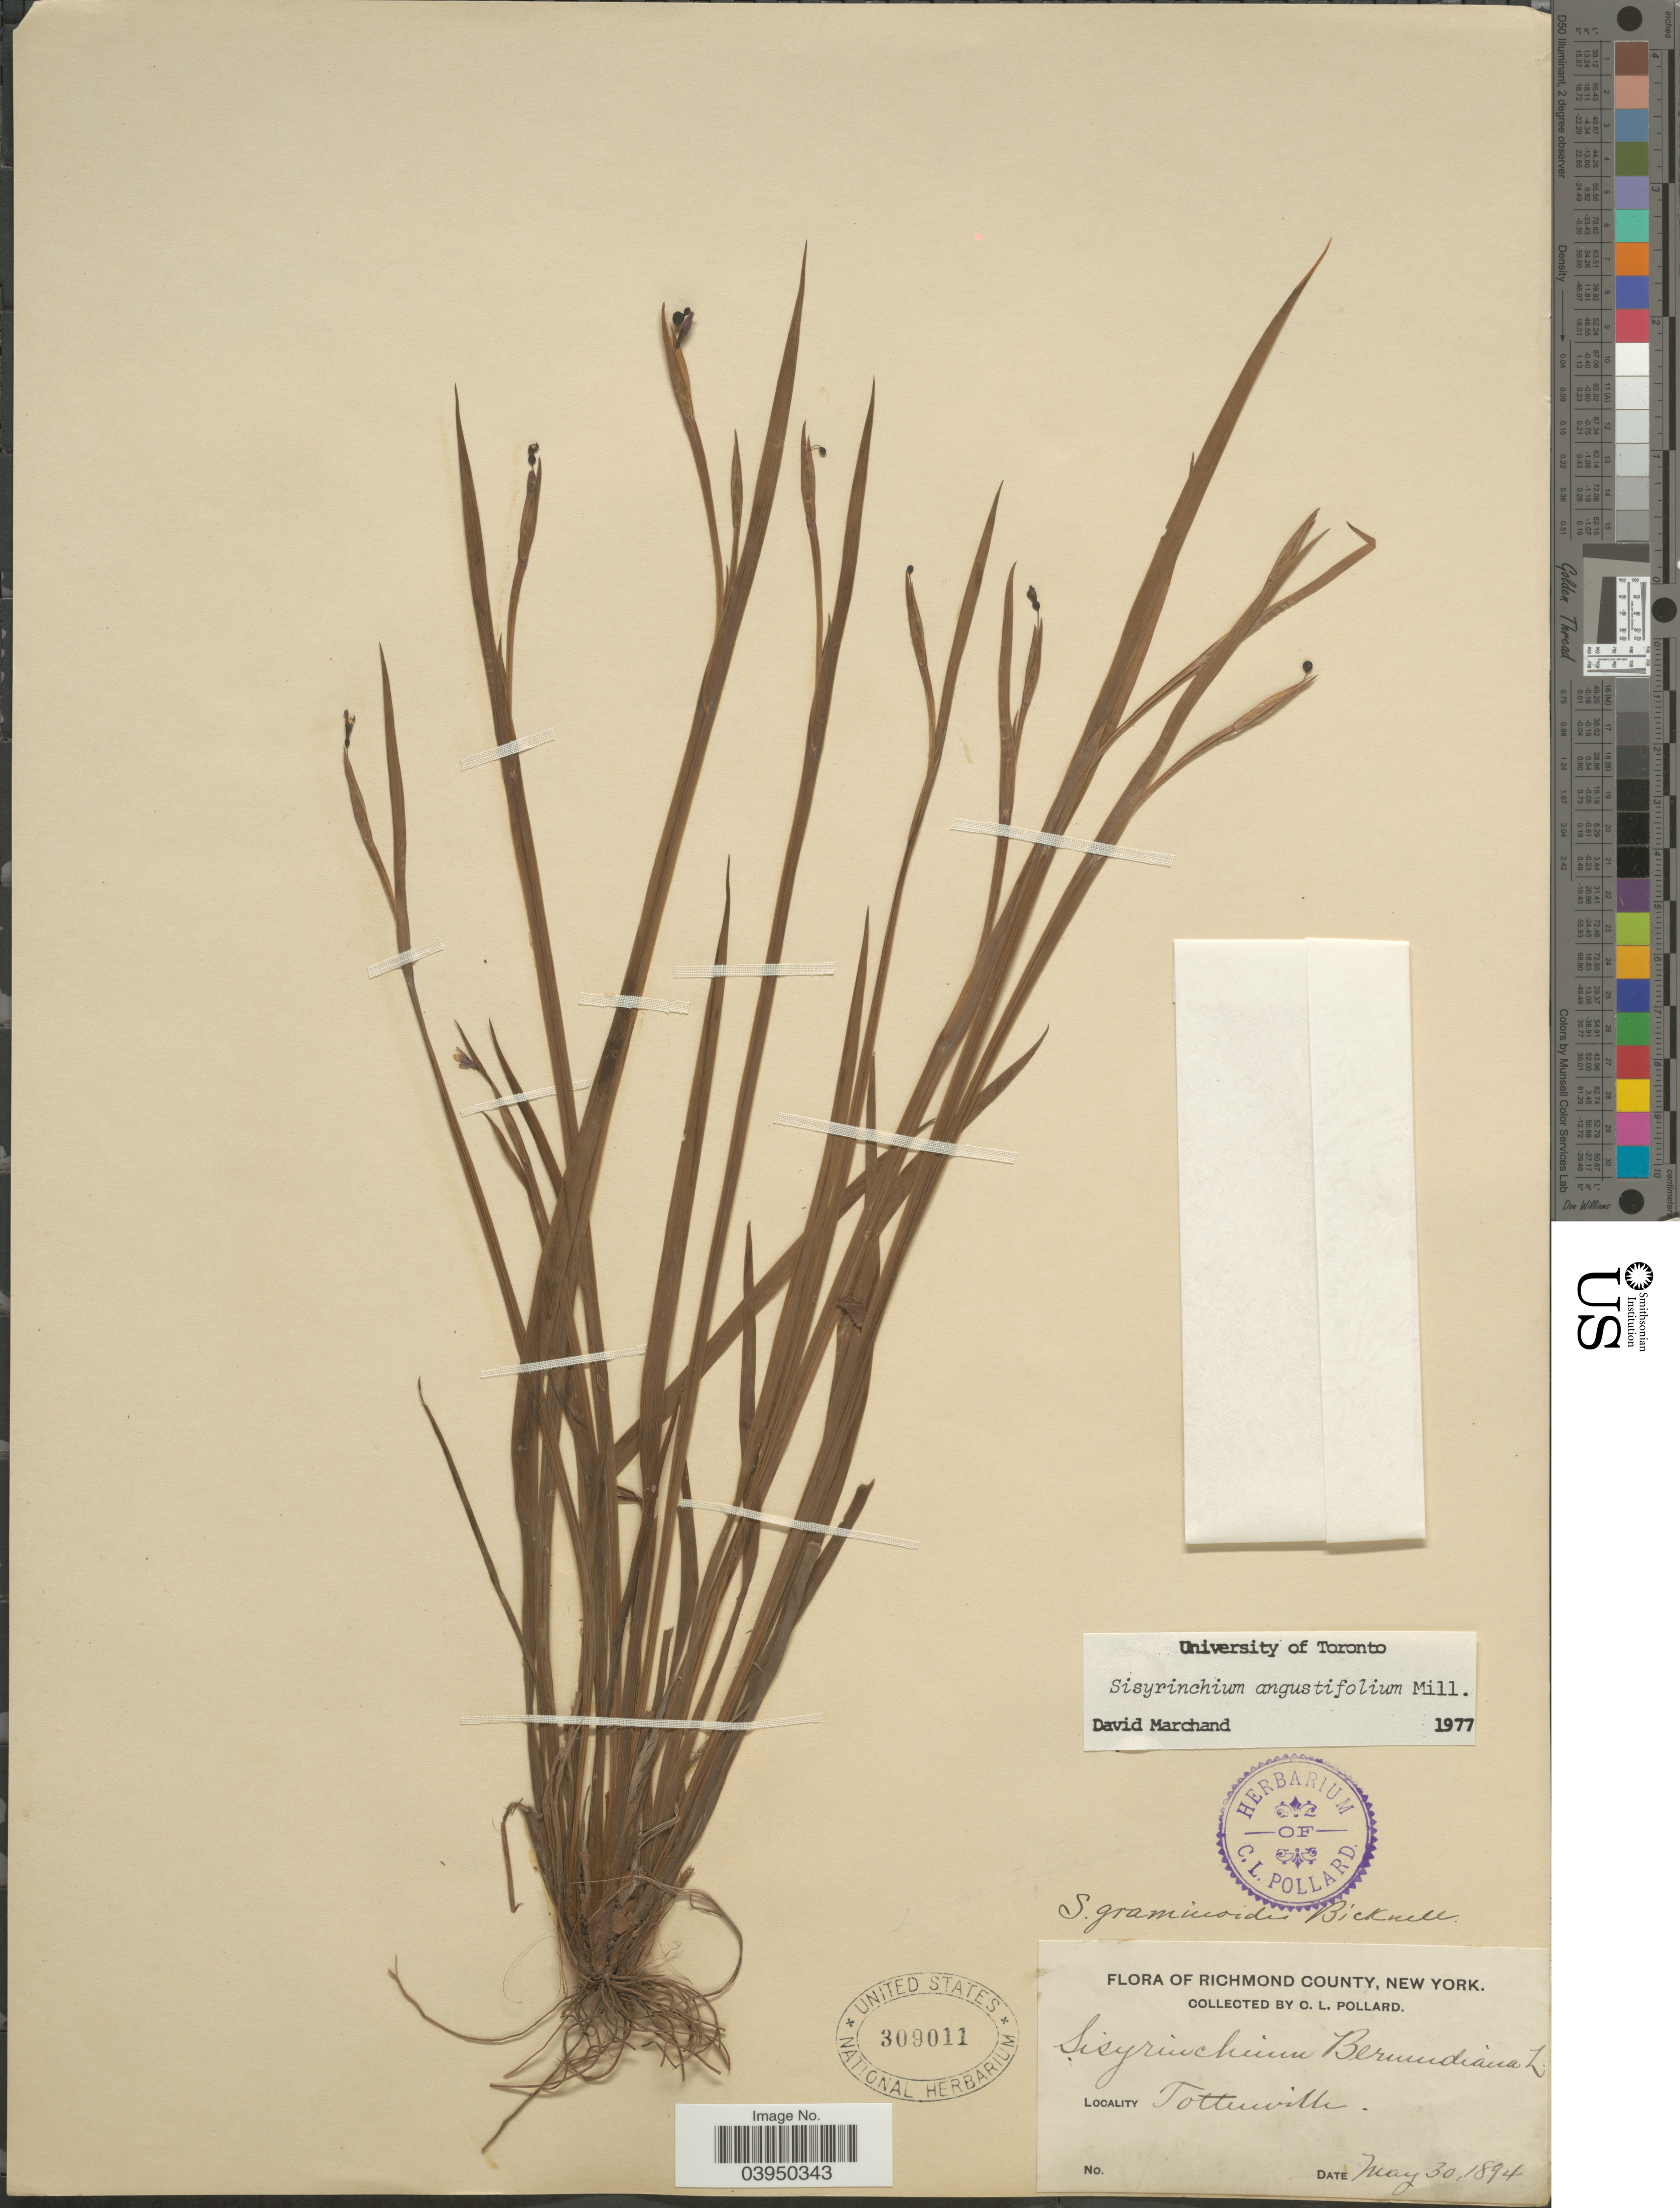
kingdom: Plantae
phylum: Tracheophyta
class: Liliopsida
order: Asparagales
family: Iridaceae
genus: Sisyrinchium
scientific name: Sisyrinchium angustifolium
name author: Mill.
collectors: C. L. Pollard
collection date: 1894-05-30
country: United States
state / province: New York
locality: Richmond County. Tottenville.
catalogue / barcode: US 309011